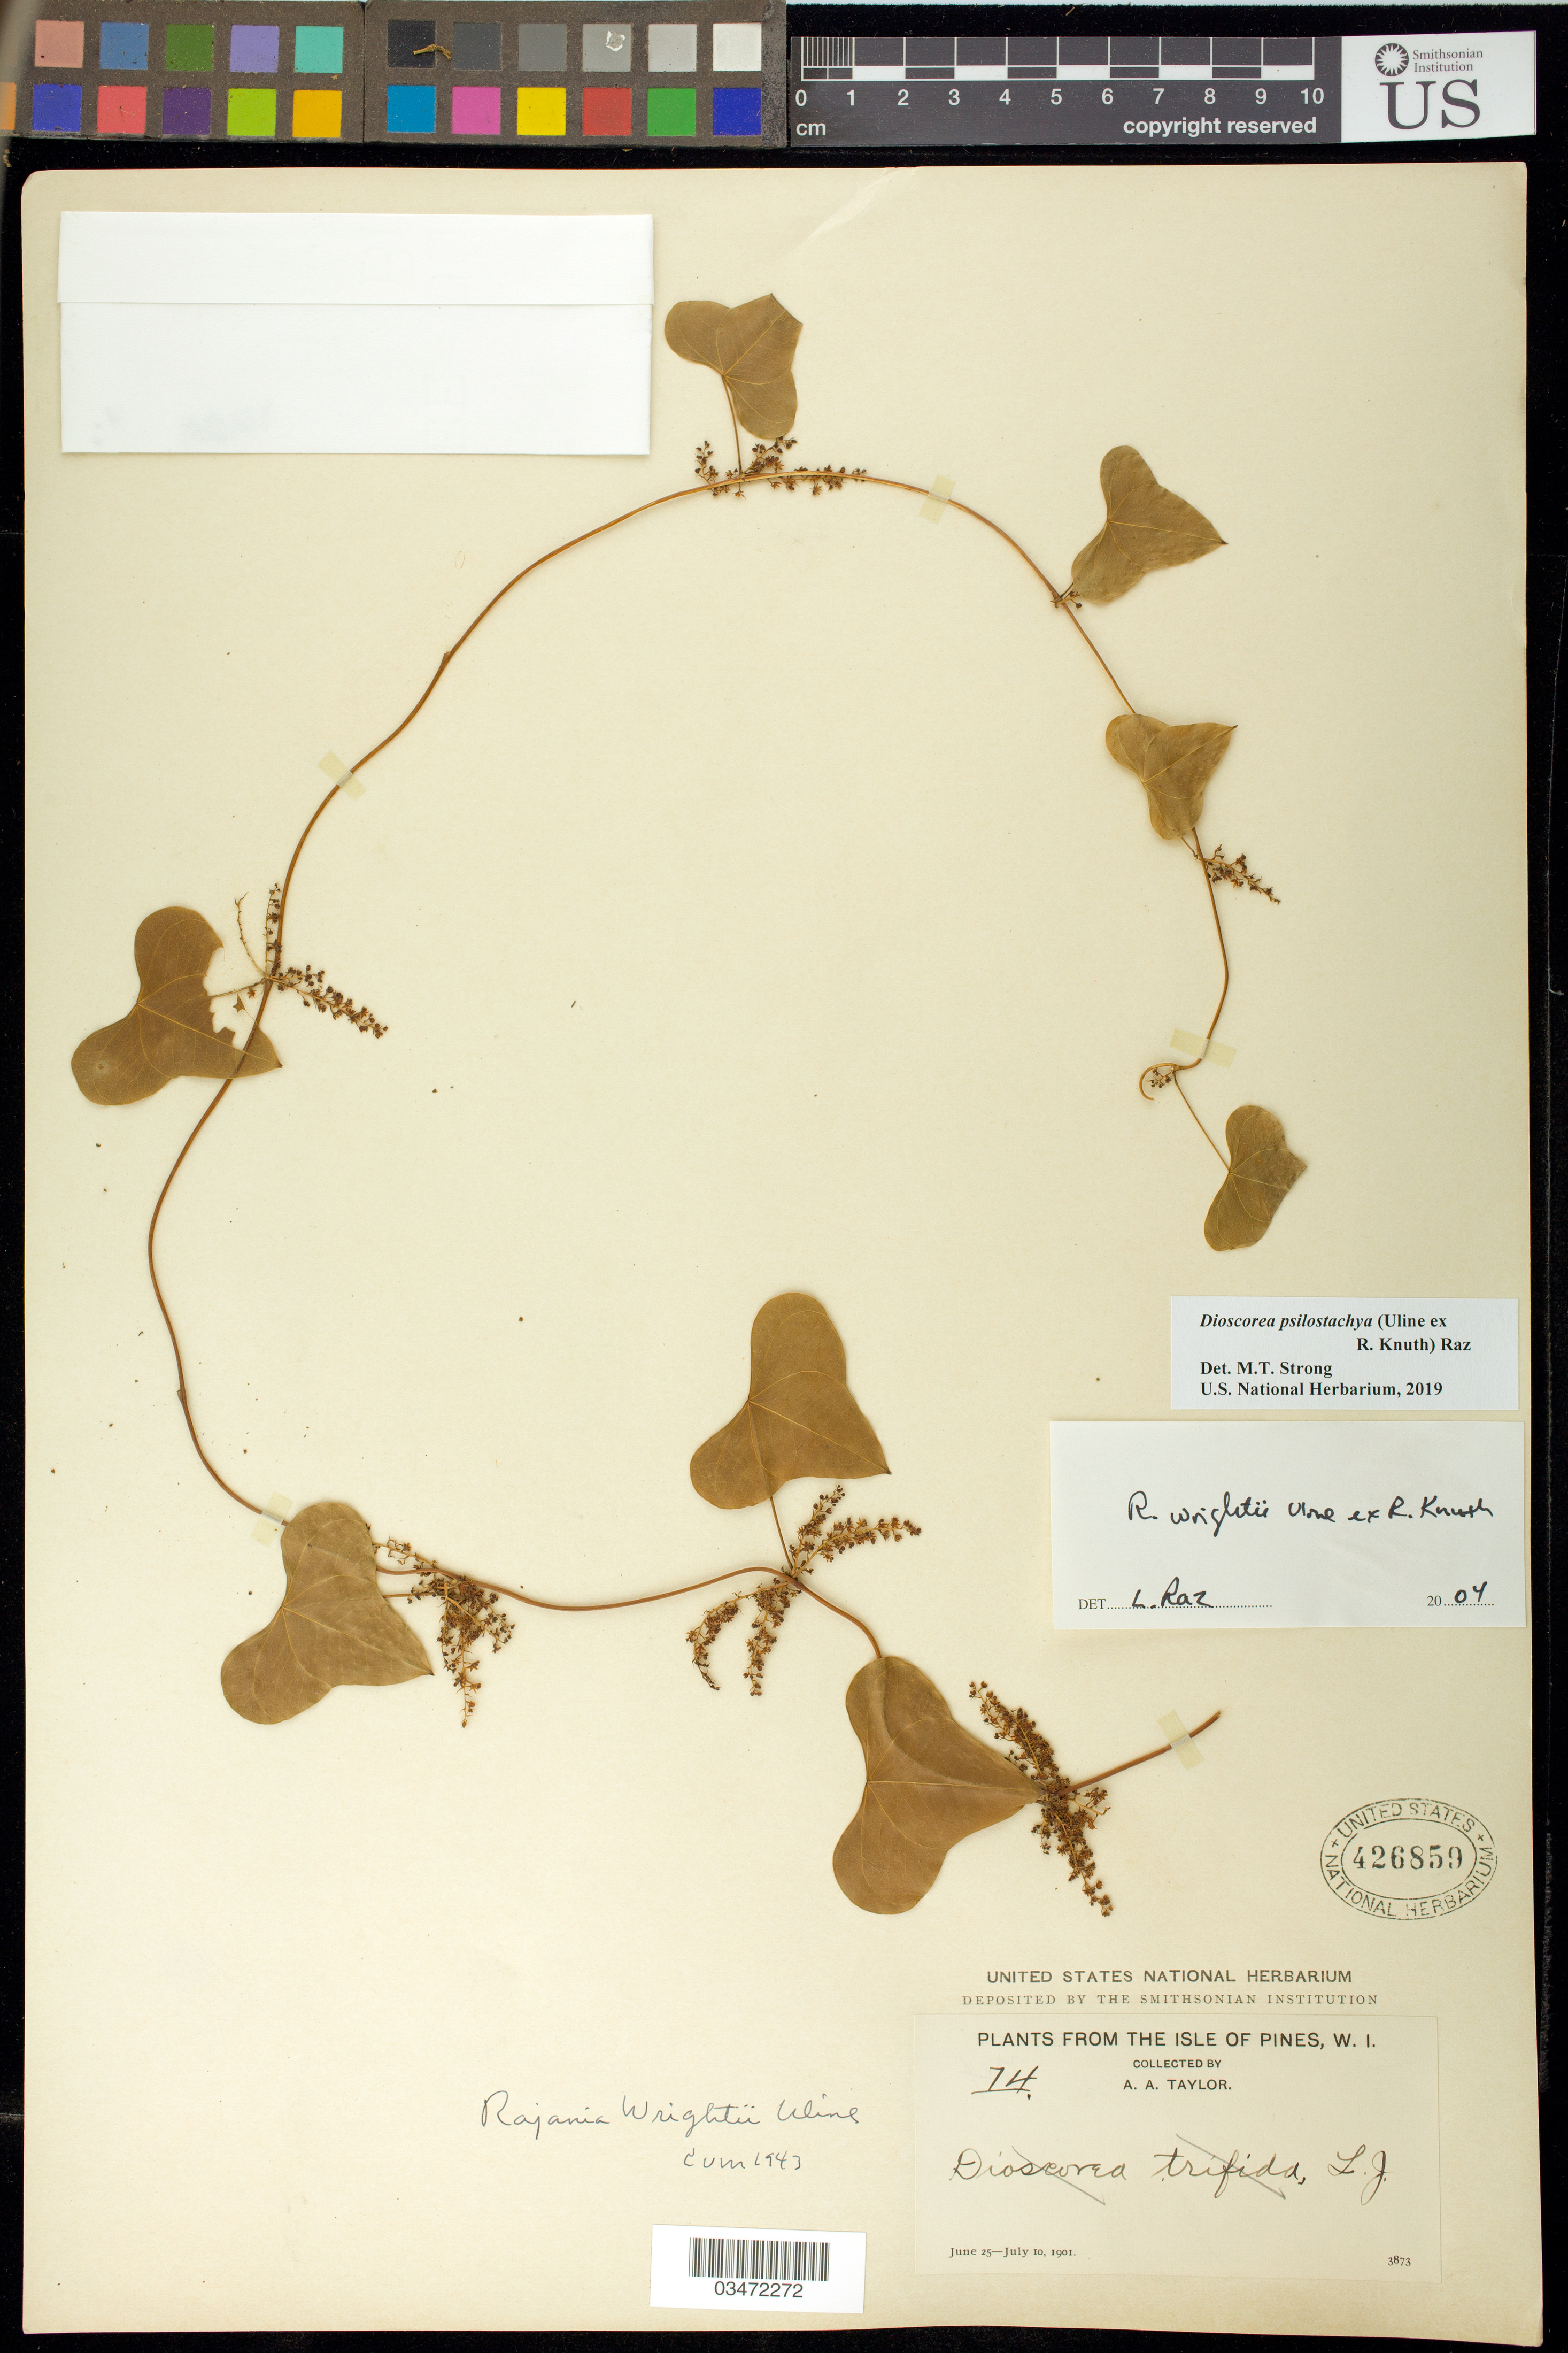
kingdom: Plantae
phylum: Tracheophyta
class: Liliopsida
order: Dioscoreales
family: Dioscoreaceae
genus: Dioscorea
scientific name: Dioscorea psilostachya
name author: (Kunth) Raz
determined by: Strong, M. T., (US), Smithsonian Institution - National Museum of Natural History (UNITED STATES)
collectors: A. A. Taylor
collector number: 74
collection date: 1901-06-25/1901-07-10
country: Cuba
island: Isla de la Javentud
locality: Isle of Pines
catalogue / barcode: US 426859